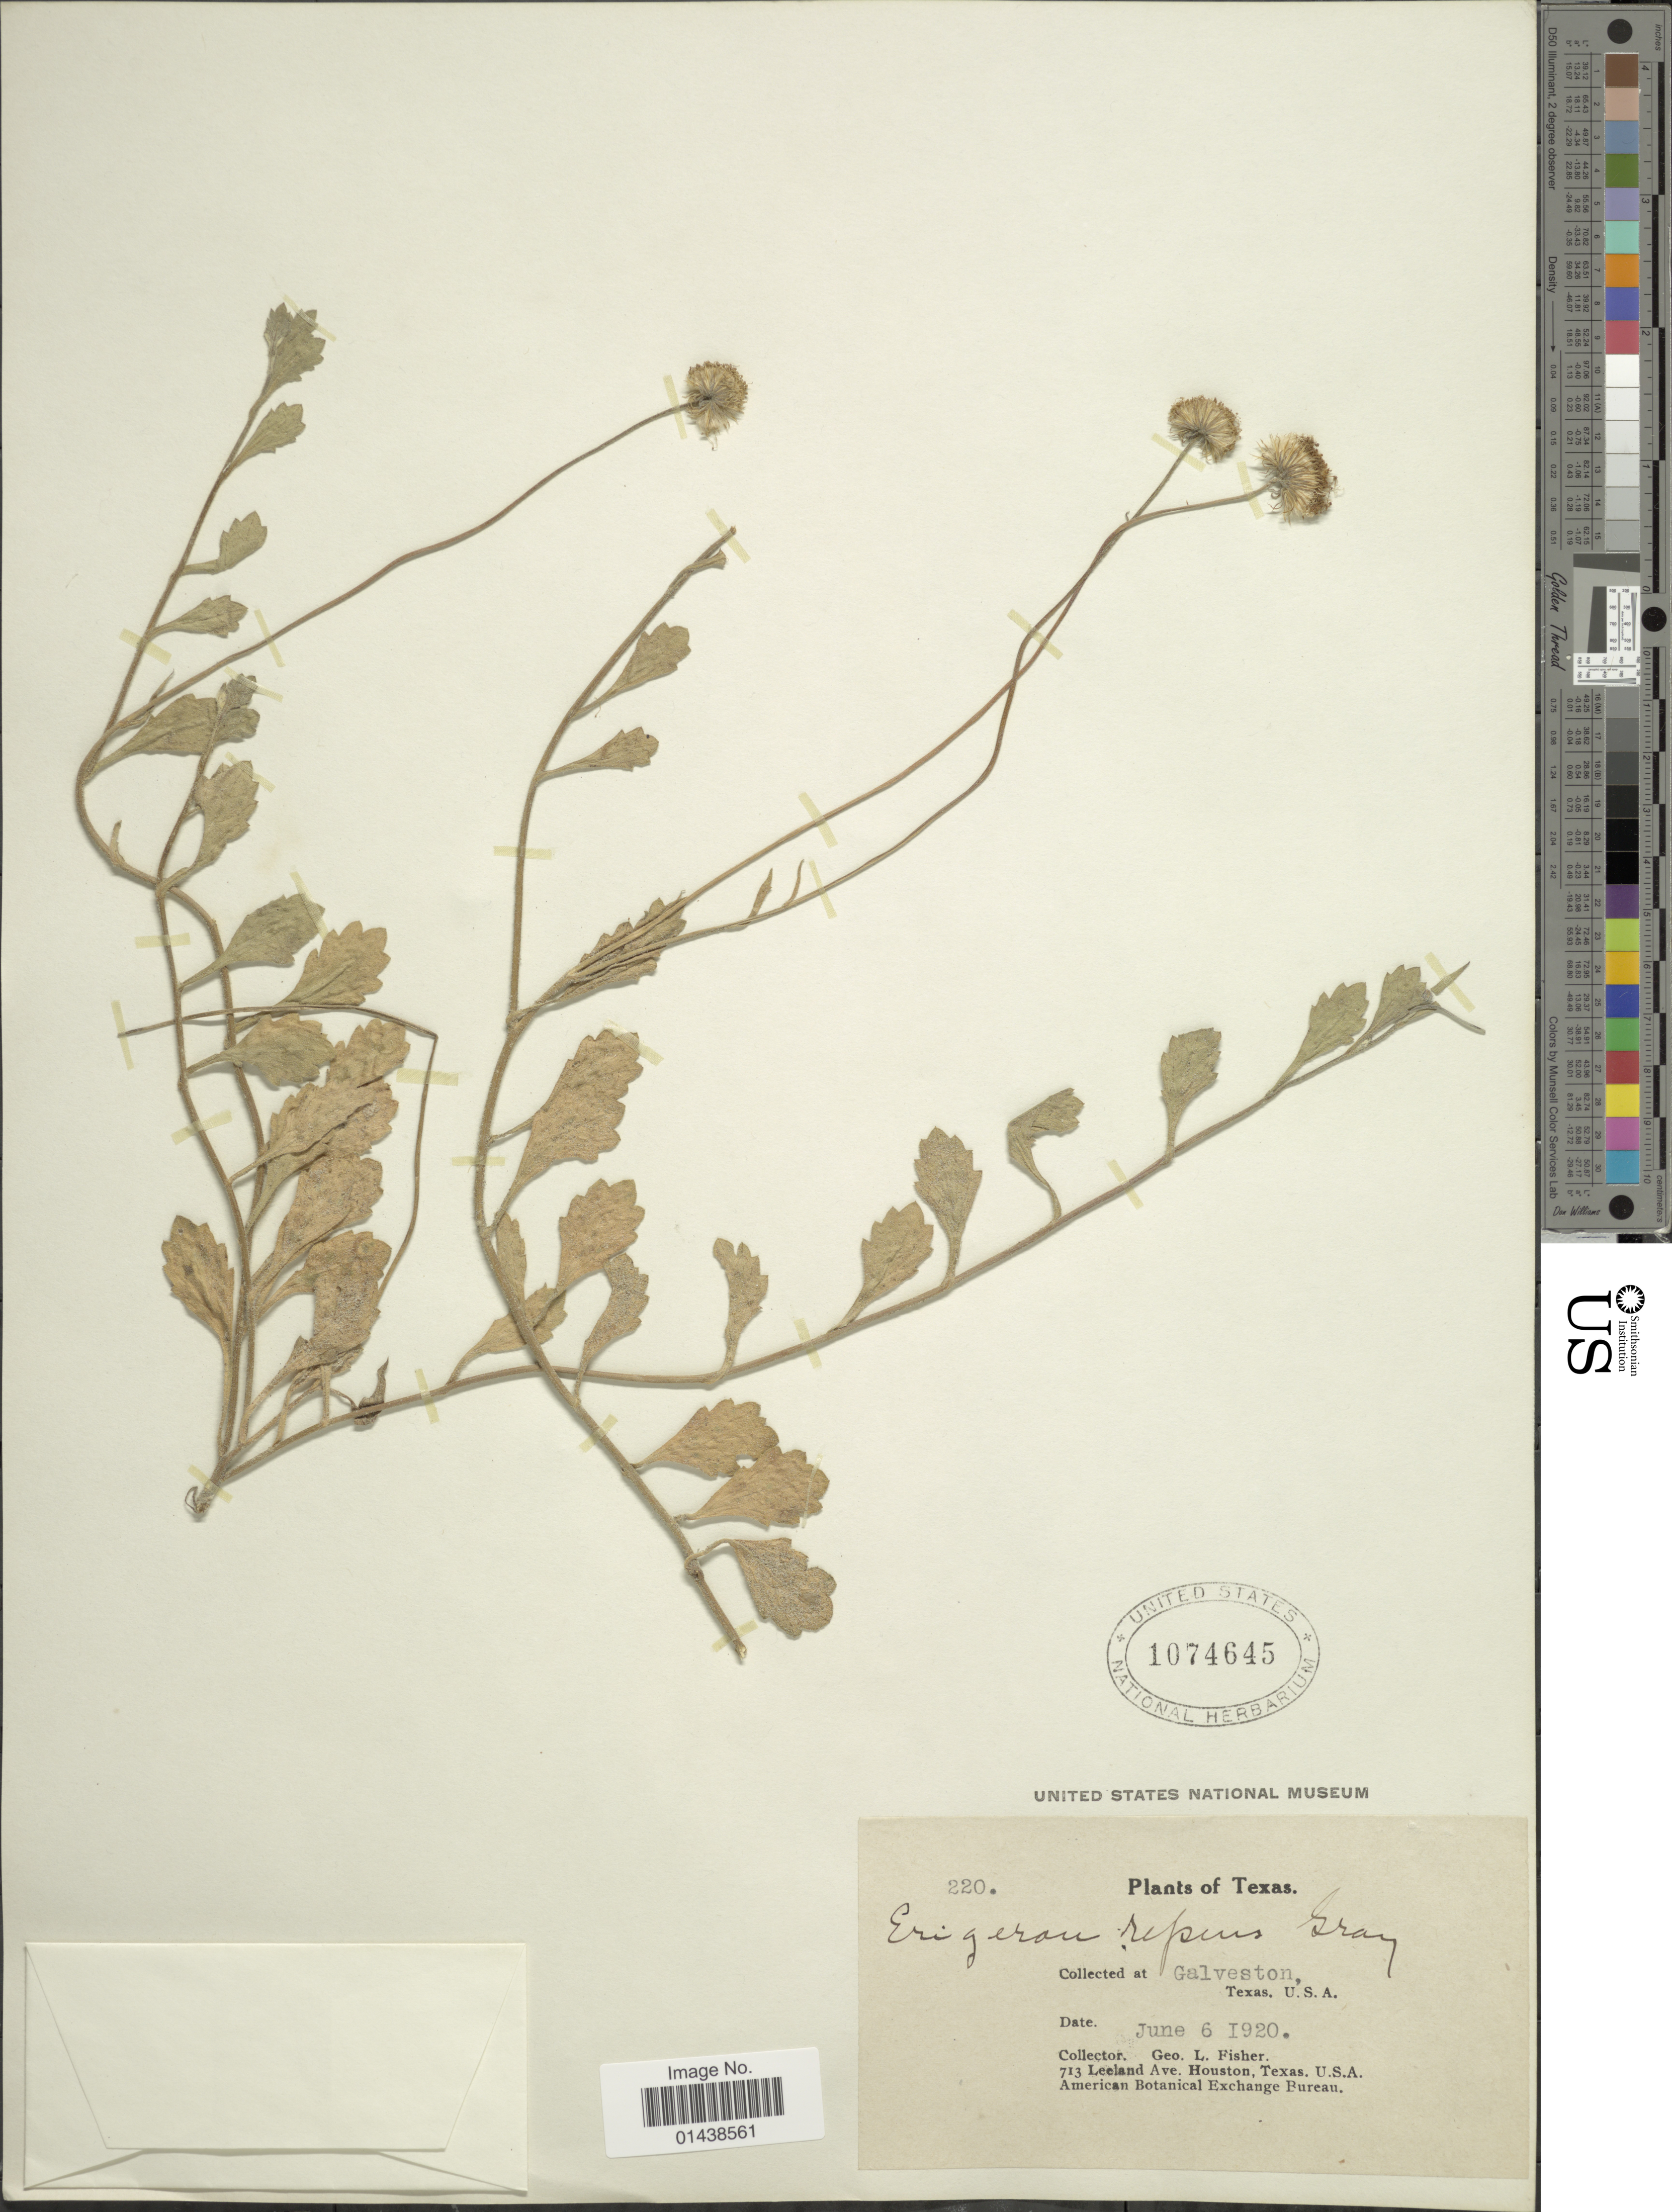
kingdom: Plantae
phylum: Tracheophyta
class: Magnoliopsida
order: Asterales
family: Asteraceae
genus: Erigeron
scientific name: Erigeron myrionactis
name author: Small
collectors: G. L. Fisher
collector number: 220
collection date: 1920-06-06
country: United States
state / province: Texas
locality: Galveston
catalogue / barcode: US 1074645